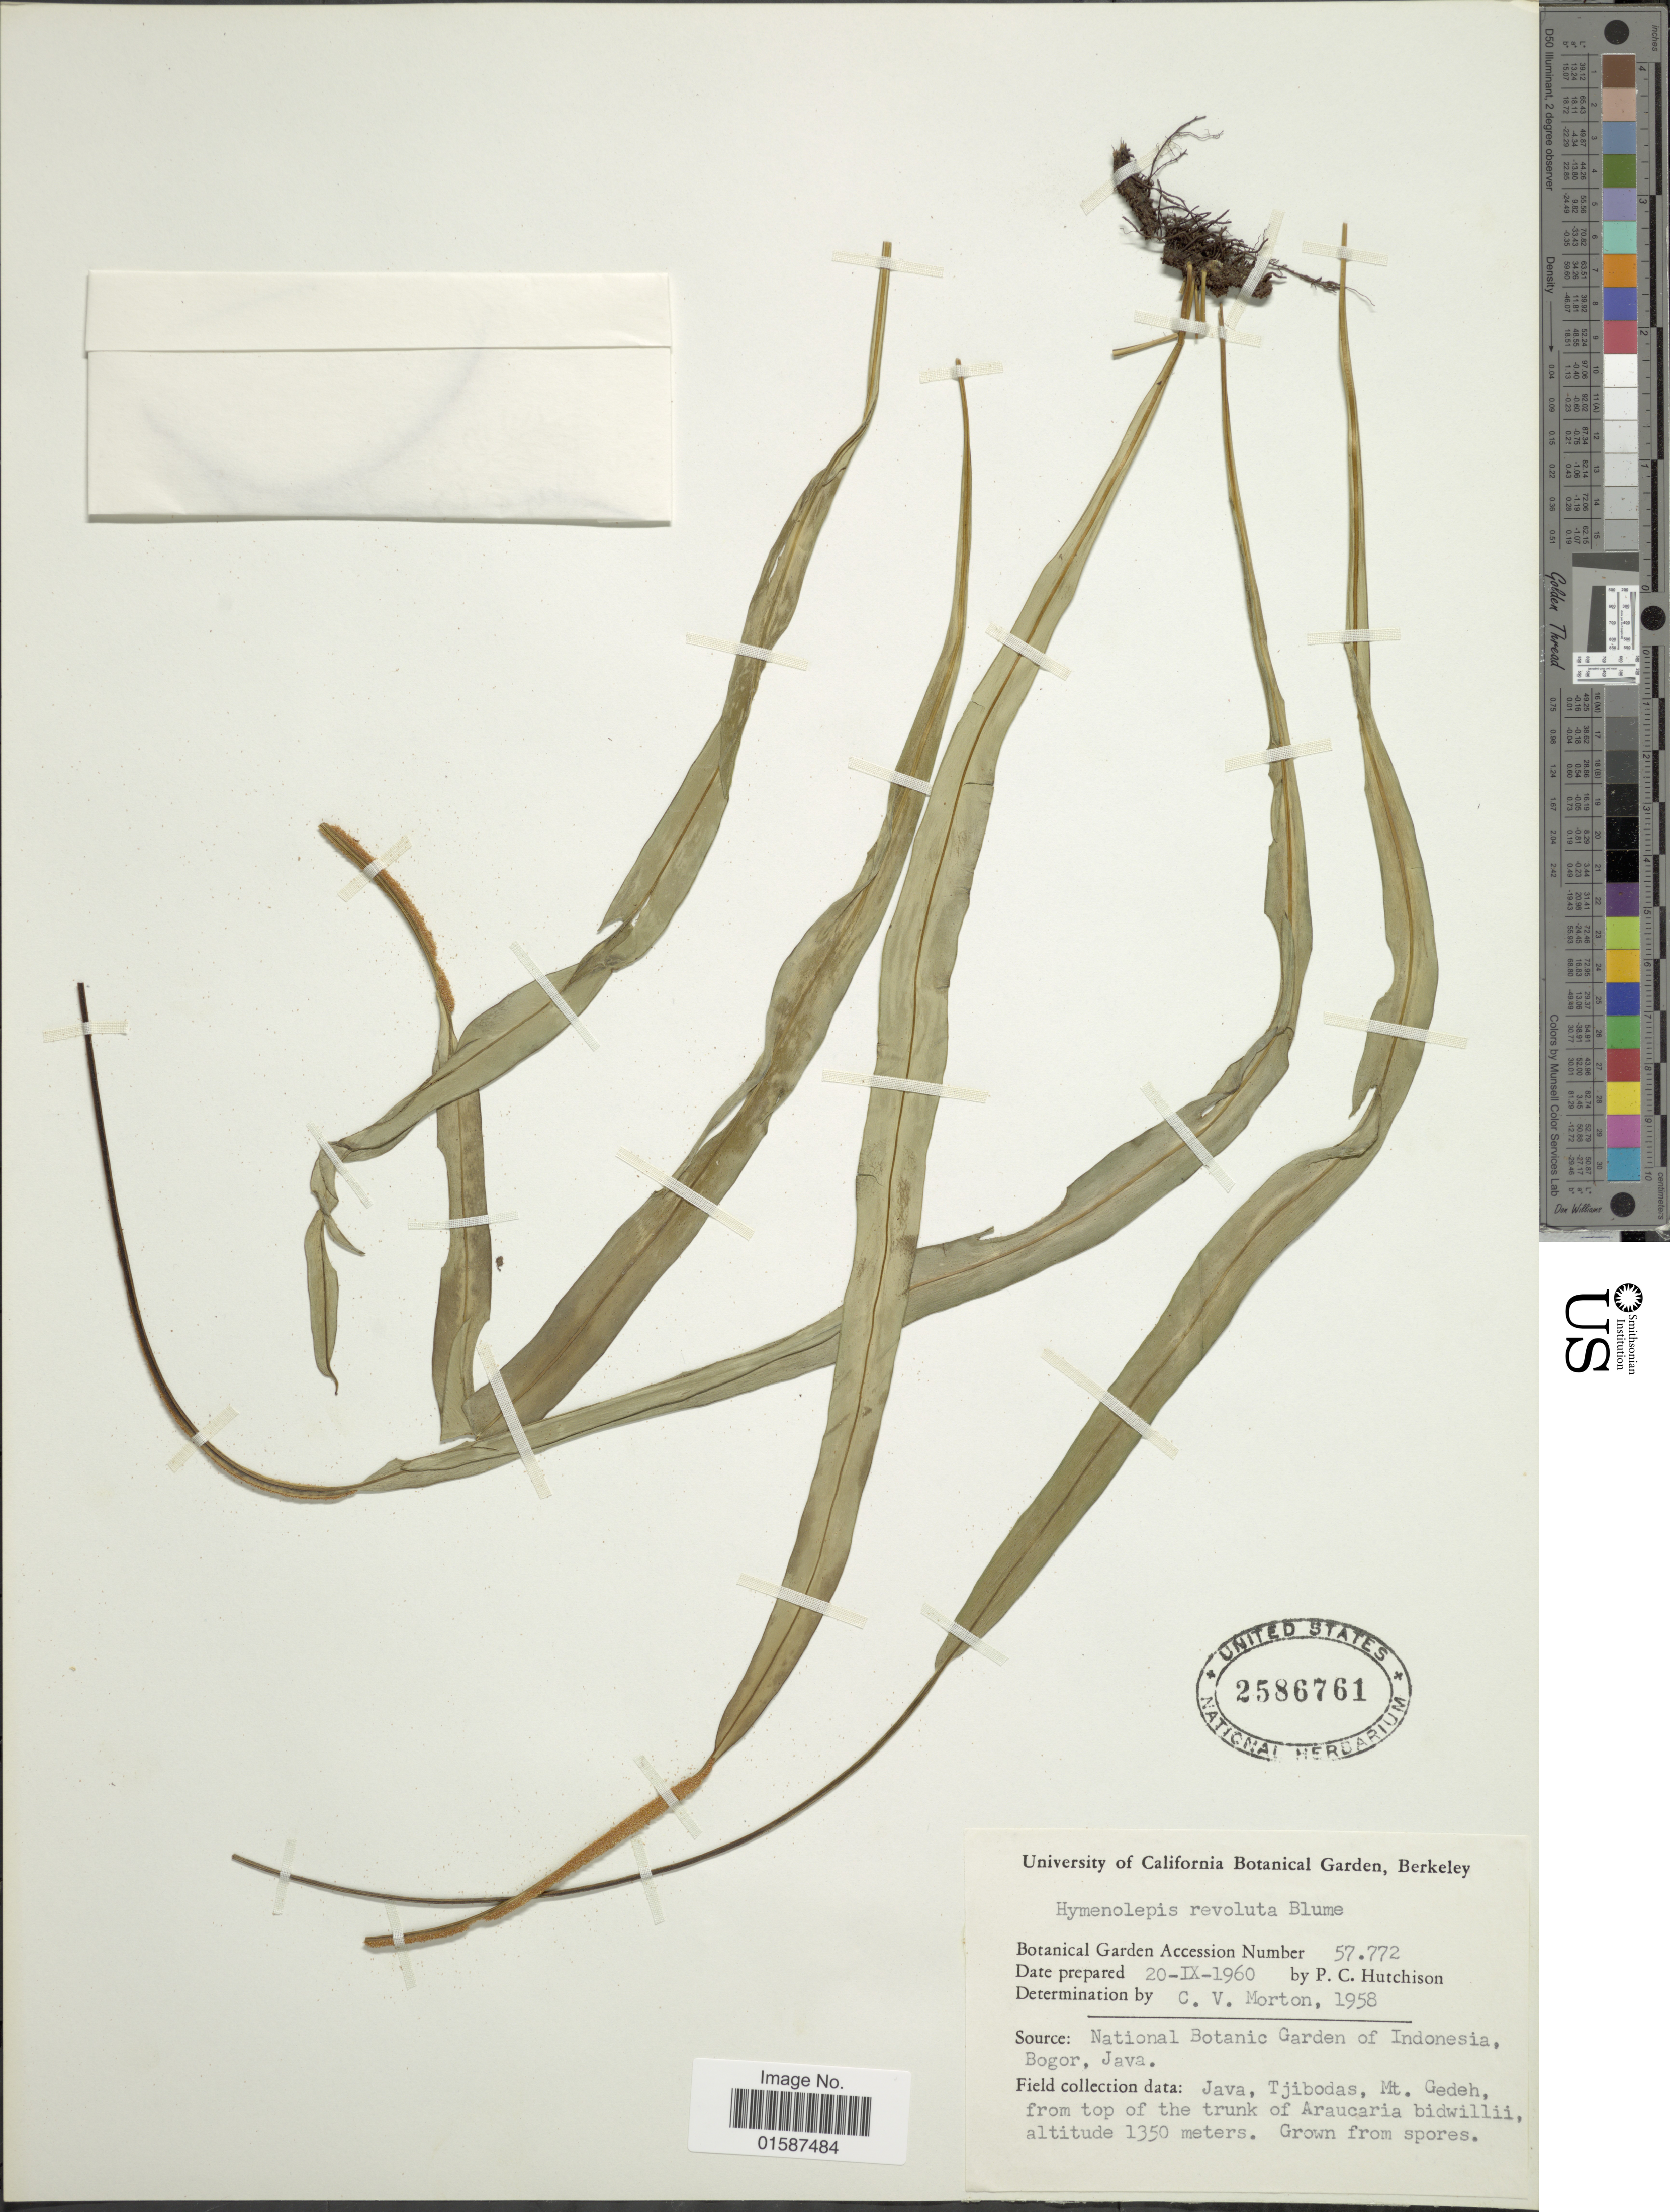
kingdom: Plantae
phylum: Tracheophyta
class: Polypodiopsida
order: Polypodiales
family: Polypodiaceae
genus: Lepisorus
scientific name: Lepisorus revoluta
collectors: P. C. Hutchison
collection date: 1960-09-20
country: United States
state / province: California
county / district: Alameda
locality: Botanical Garden Accession Number 57.772, University of California Botanical Garden, Berkeley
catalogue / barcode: US 2856761